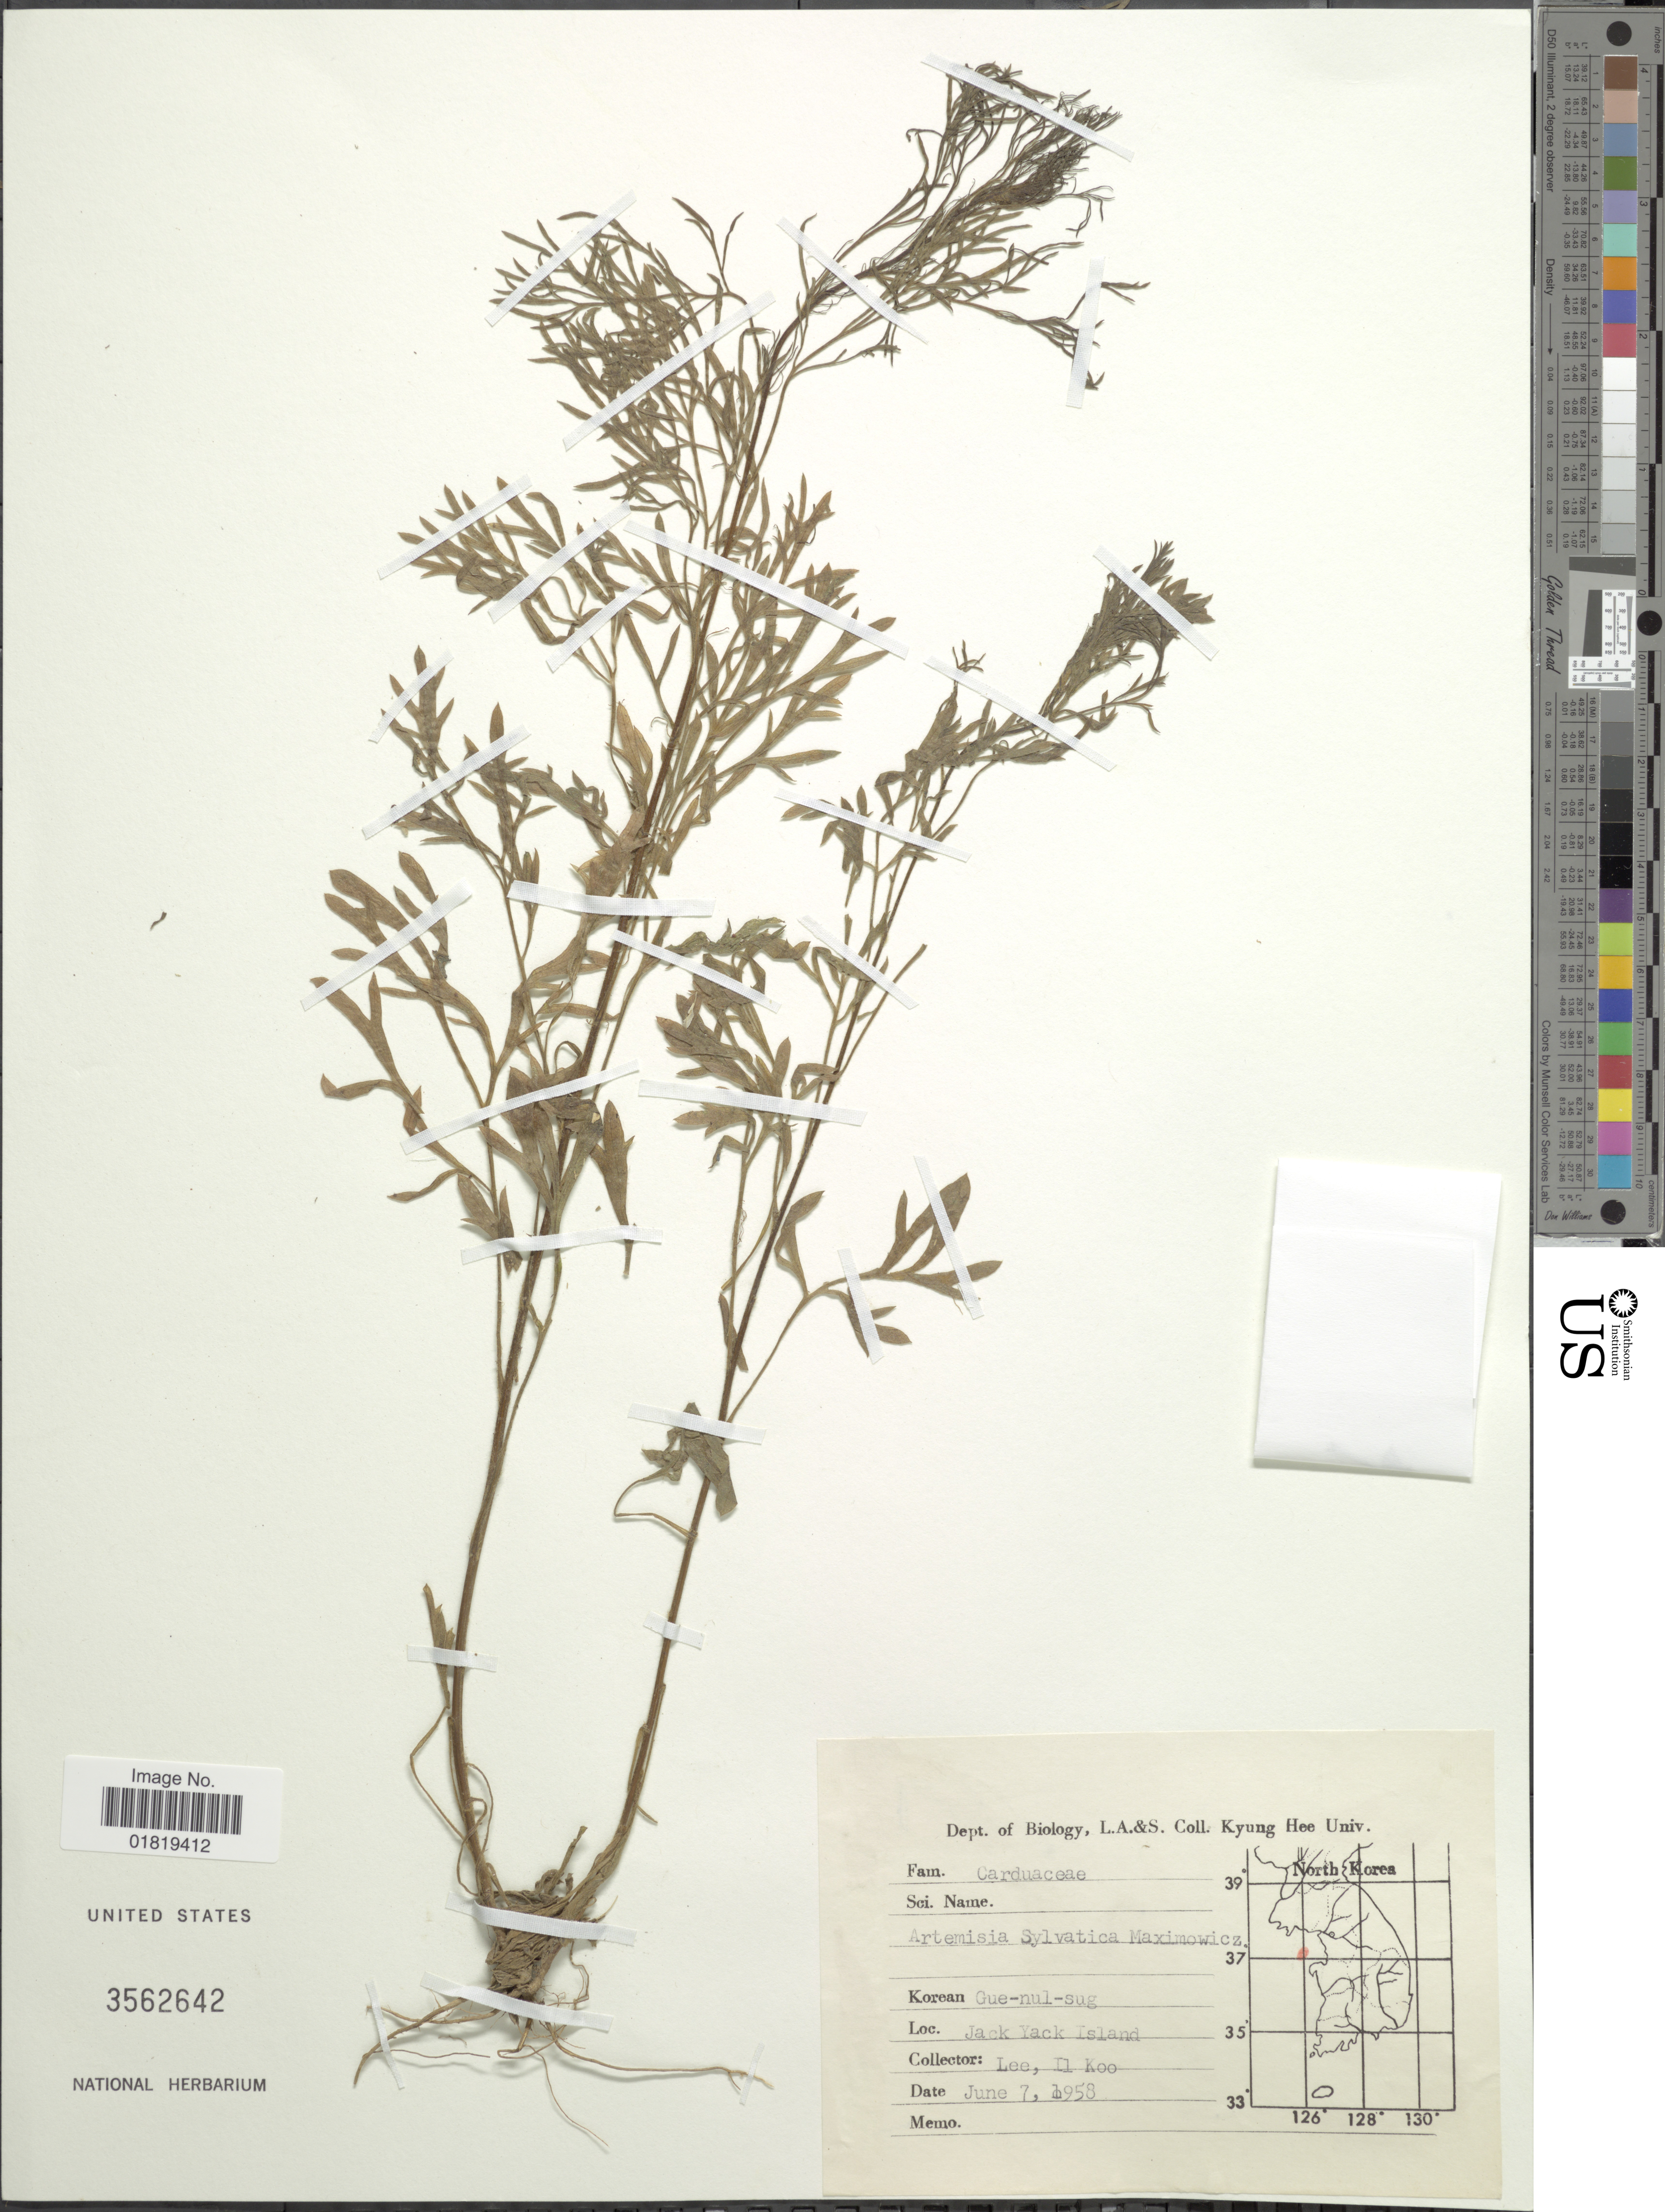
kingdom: Plantae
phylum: Tracheophyta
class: Magnoliopsida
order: Asterales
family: Asteraceae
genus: Artemisia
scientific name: Artemisia sp.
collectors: I. Lee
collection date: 1958-06-07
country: South Korea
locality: Jack Yack Island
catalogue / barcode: US 3562642